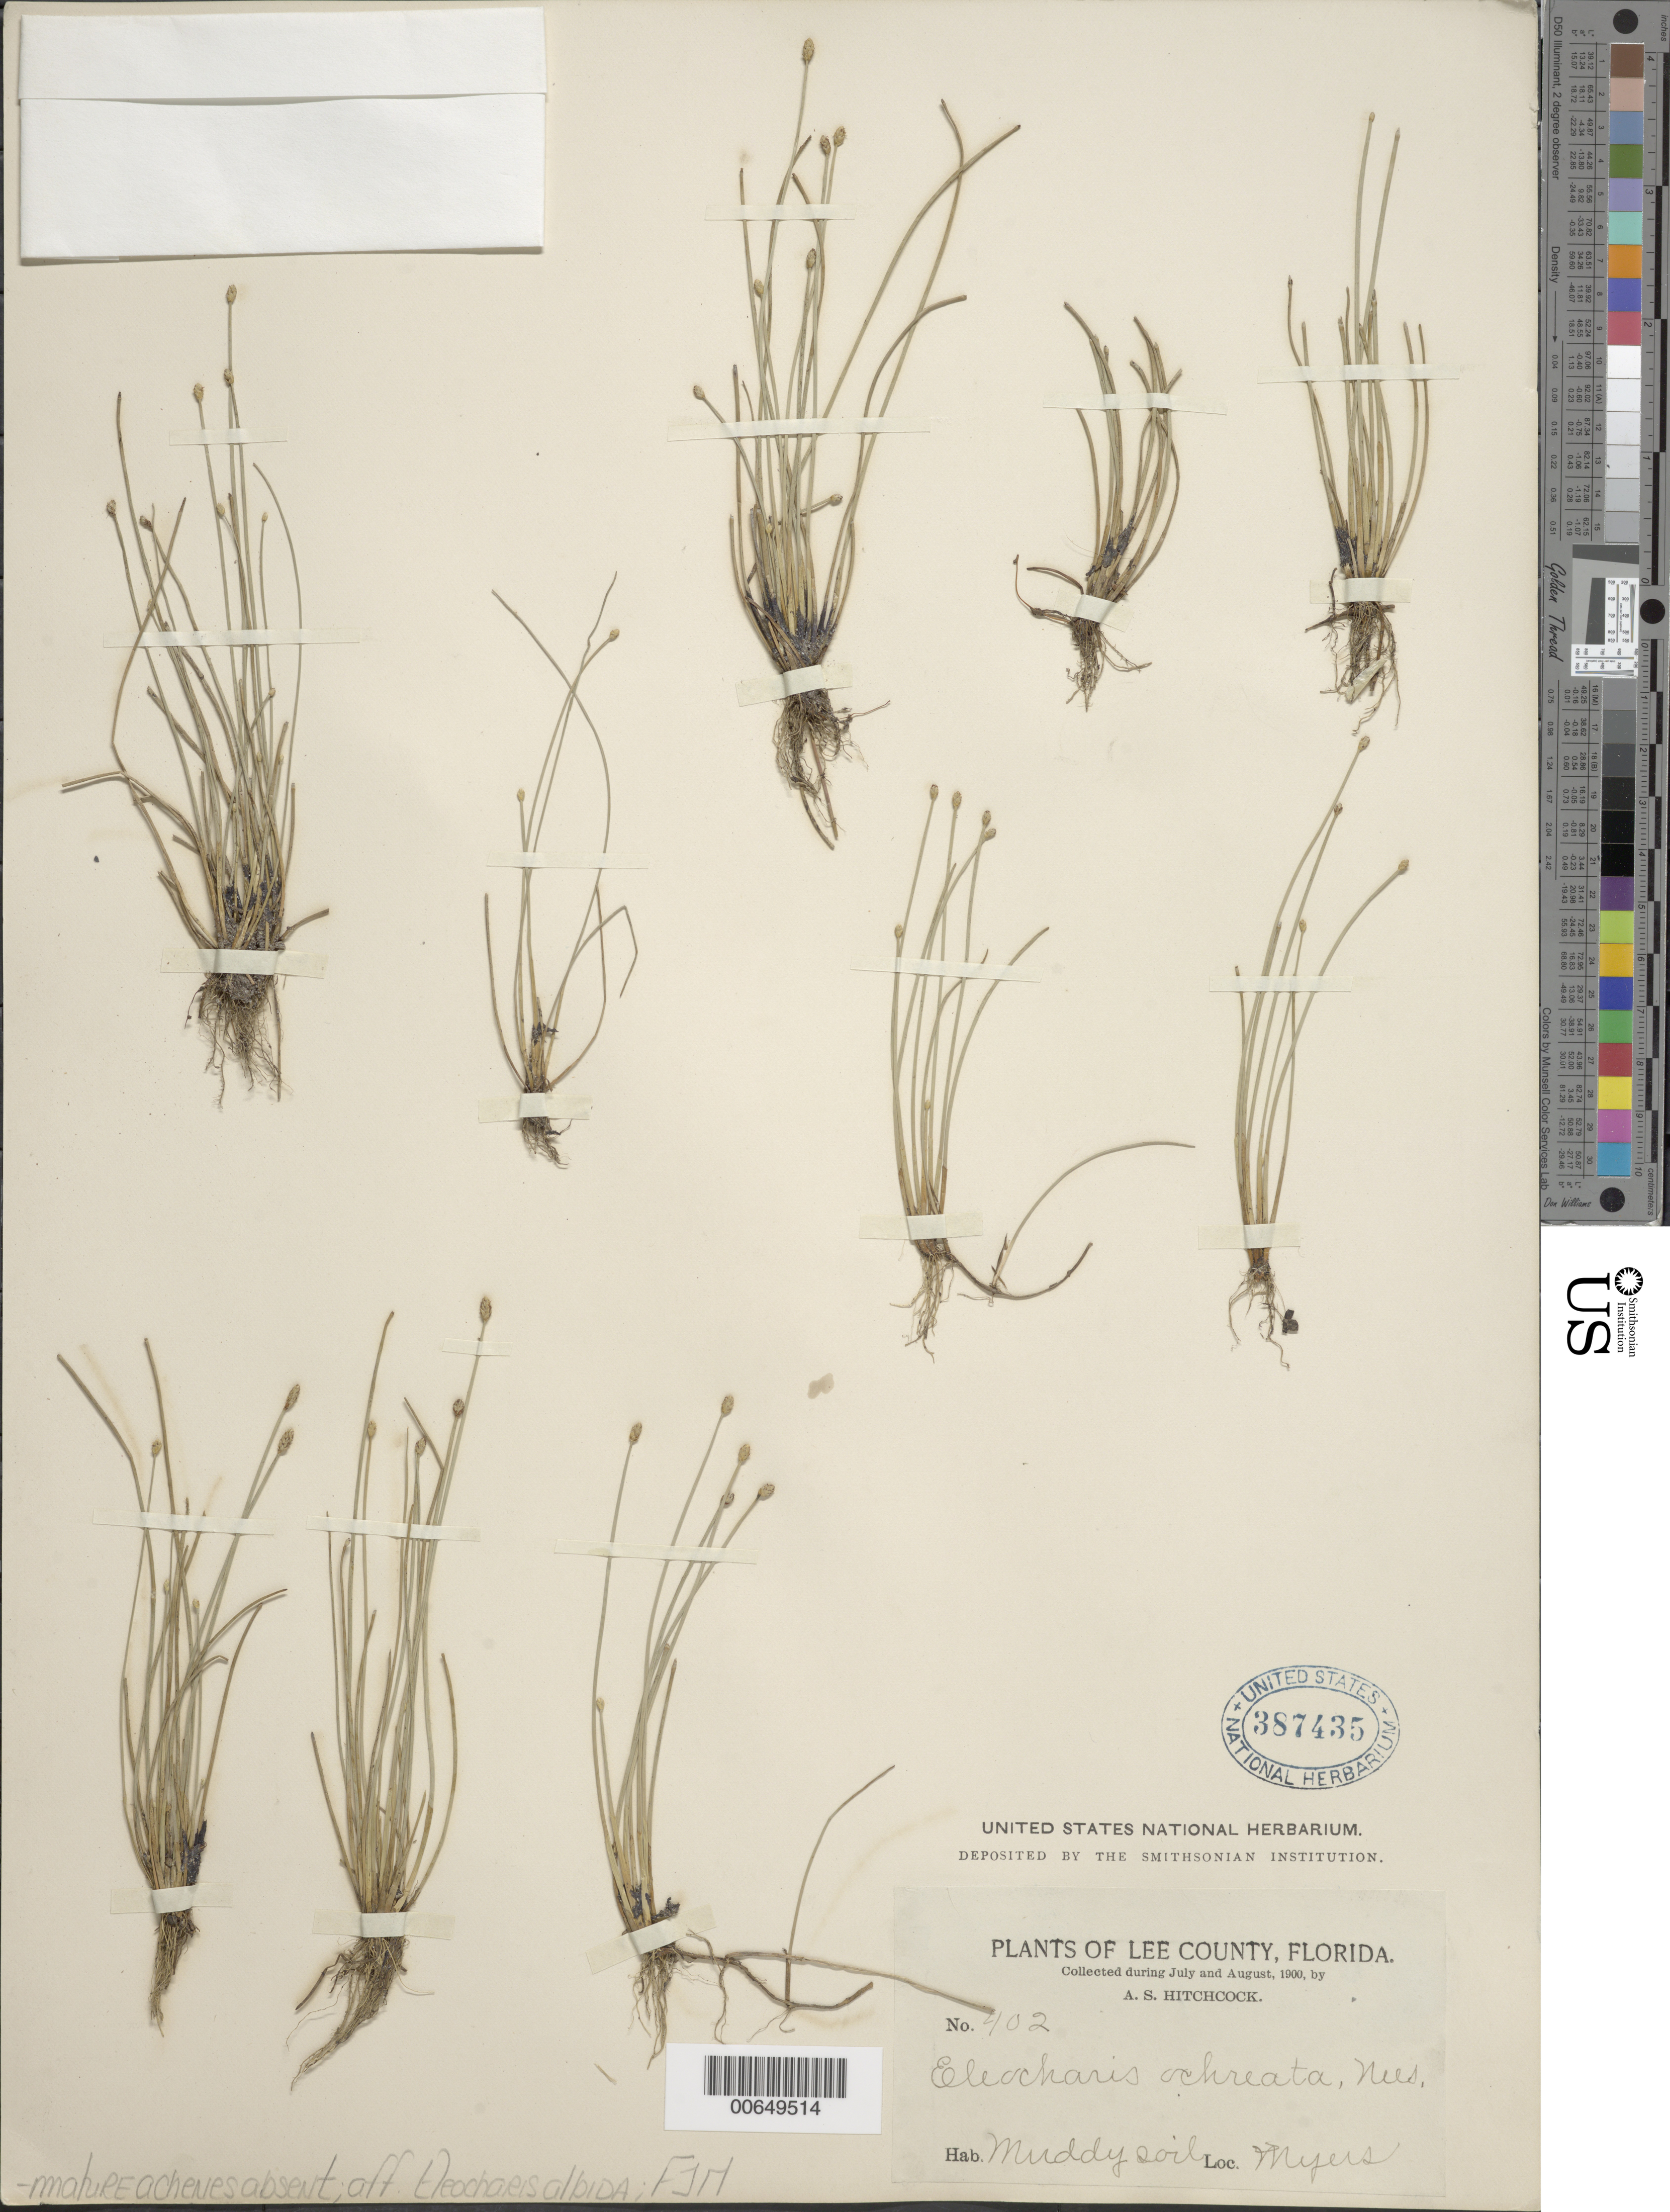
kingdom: Plantae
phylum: Tracheophyta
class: Liliopsida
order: Poales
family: Cyperaceae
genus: Eleocharis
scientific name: Eleocharis albida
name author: Torr.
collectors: A. S. Hitchcock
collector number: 405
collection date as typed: Jul 1900 to -- Aug 1900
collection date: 1900-07/1900-08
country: United States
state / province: Florida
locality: Myers.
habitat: Muddy soil.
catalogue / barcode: US 387435